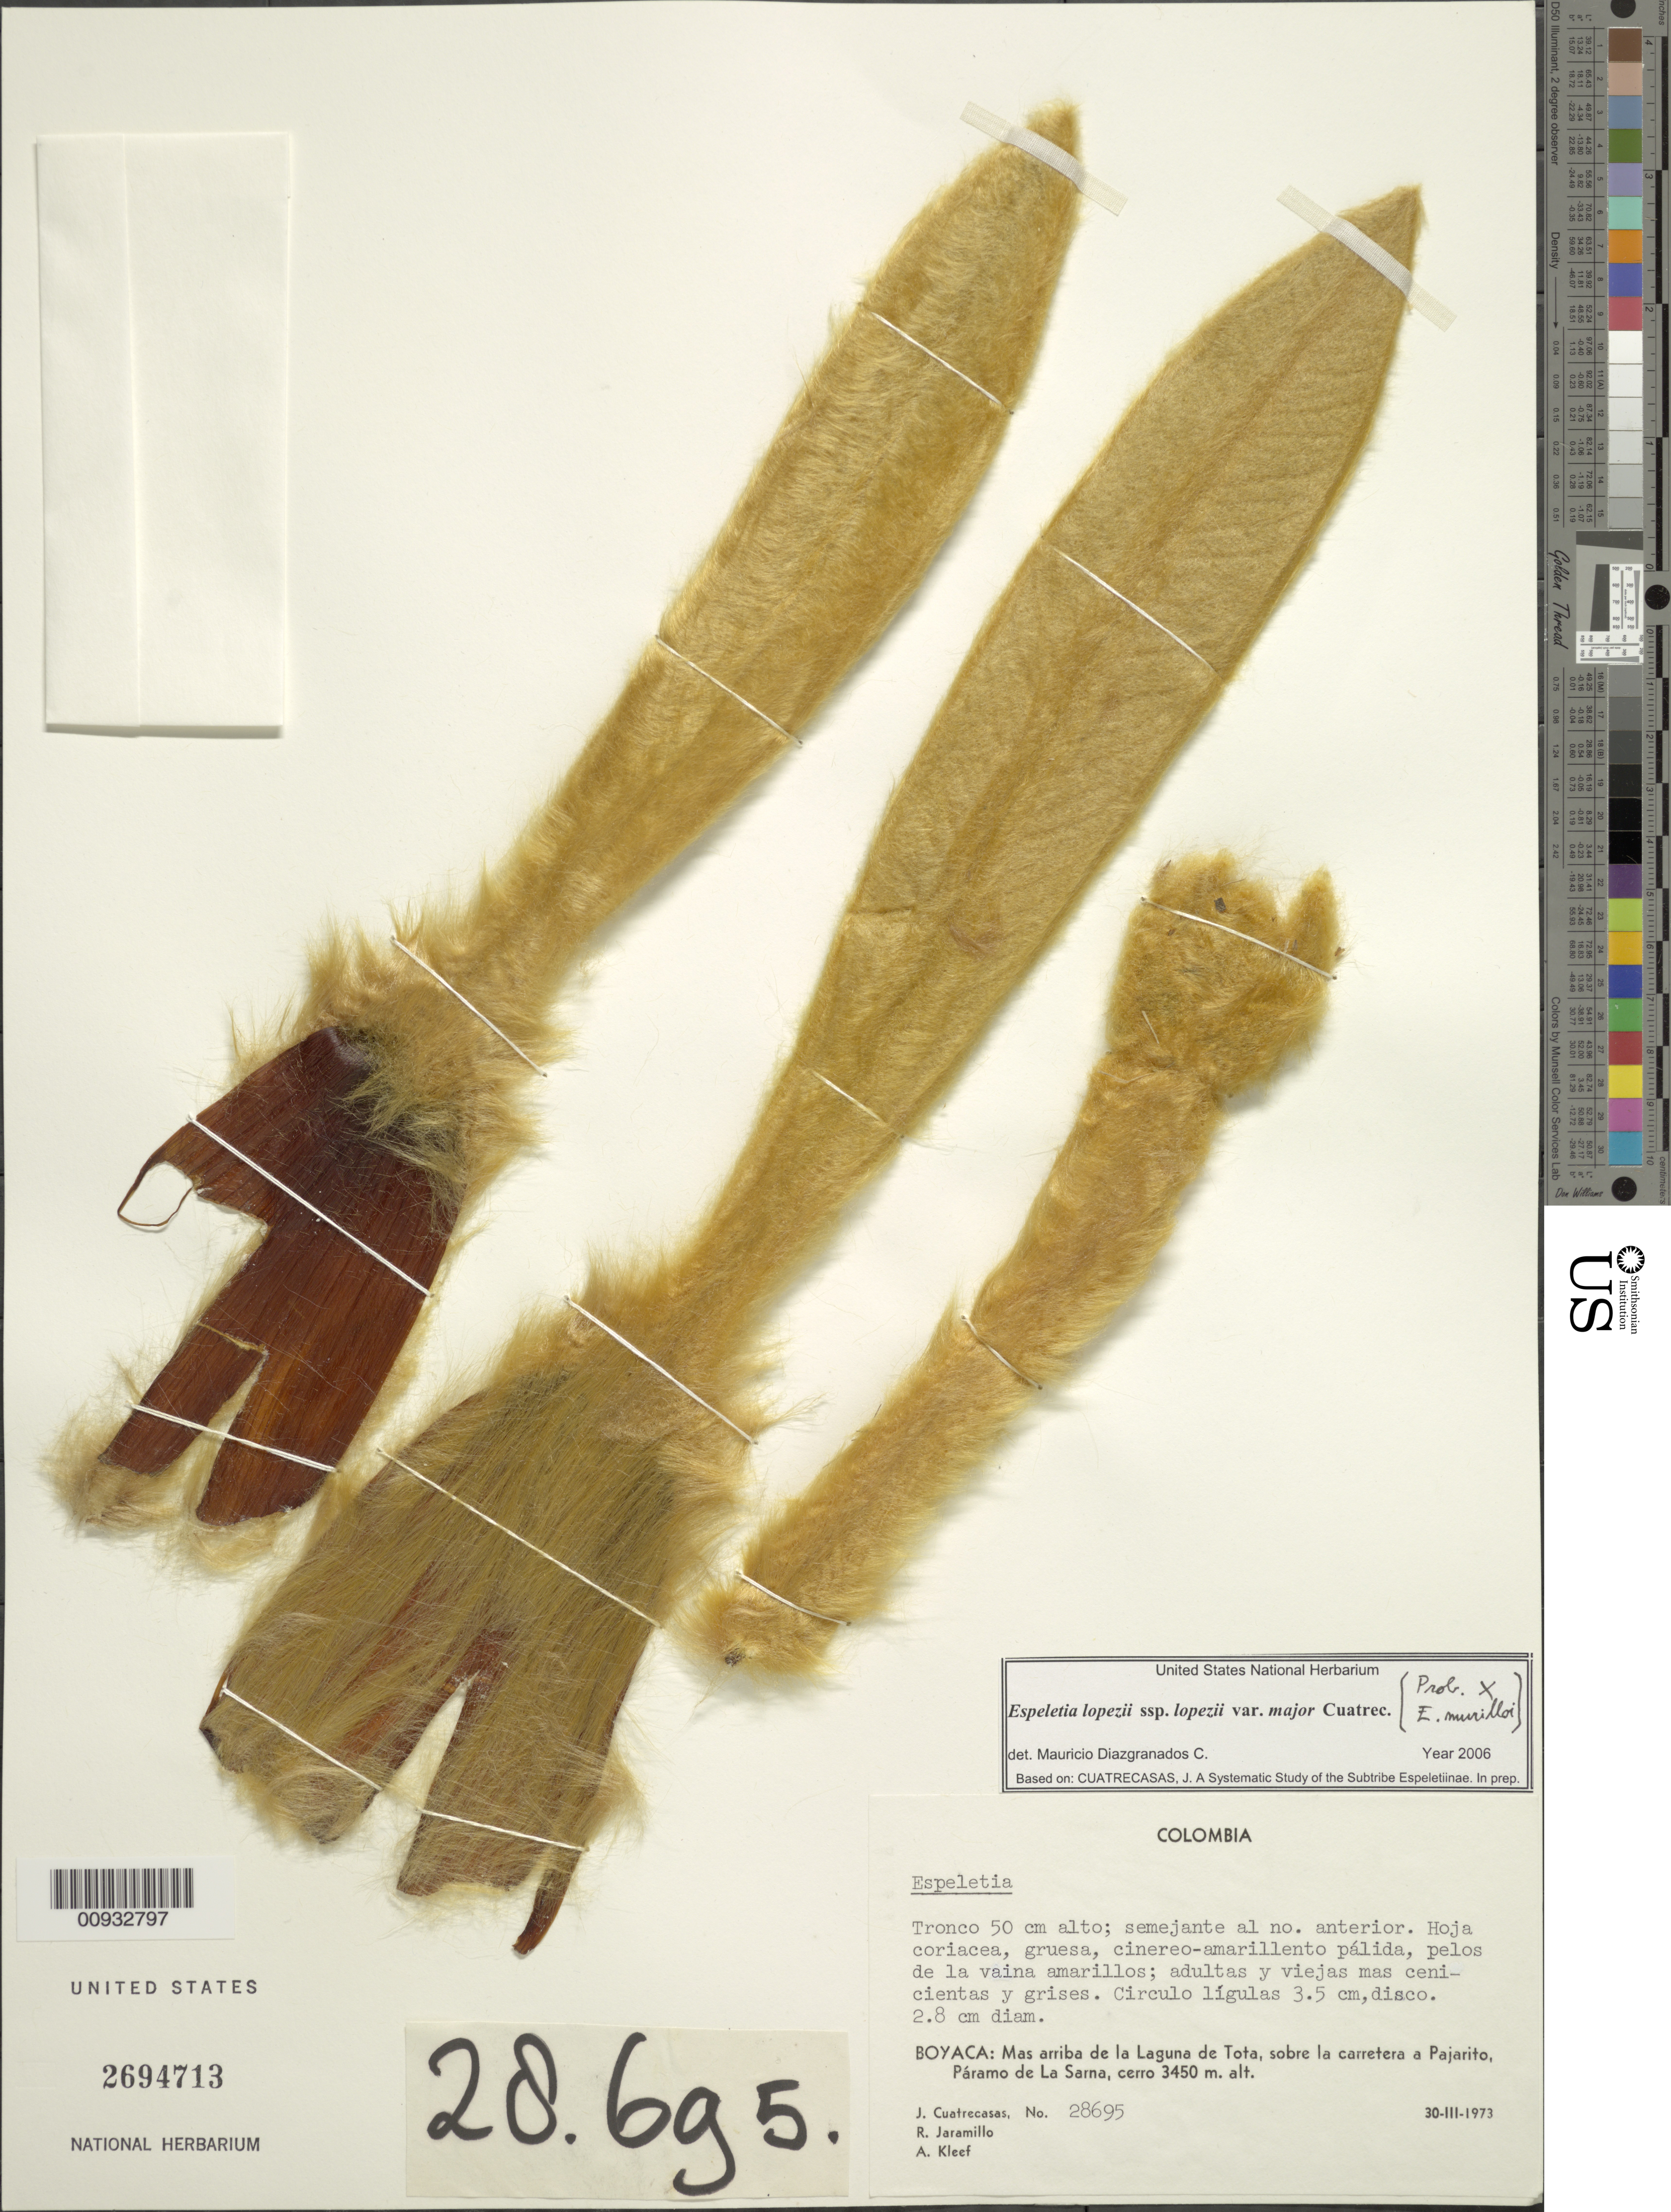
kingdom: Plantae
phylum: Tracheophyta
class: Magnoliopsida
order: Asterales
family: Asteraceae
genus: Espeletia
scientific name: Espeletia lopezii var. major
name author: Cuatrec.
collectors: J. Cuatrecasas, R. Jaramillo M. & A. Kleef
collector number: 28695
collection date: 1973-03-30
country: Colombia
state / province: Boyacá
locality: Mas arriba de la Laguna de Tota, sobre la carretera a Pajarito, Paramo de La Sarna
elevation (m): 3450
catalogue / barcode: US 2694713